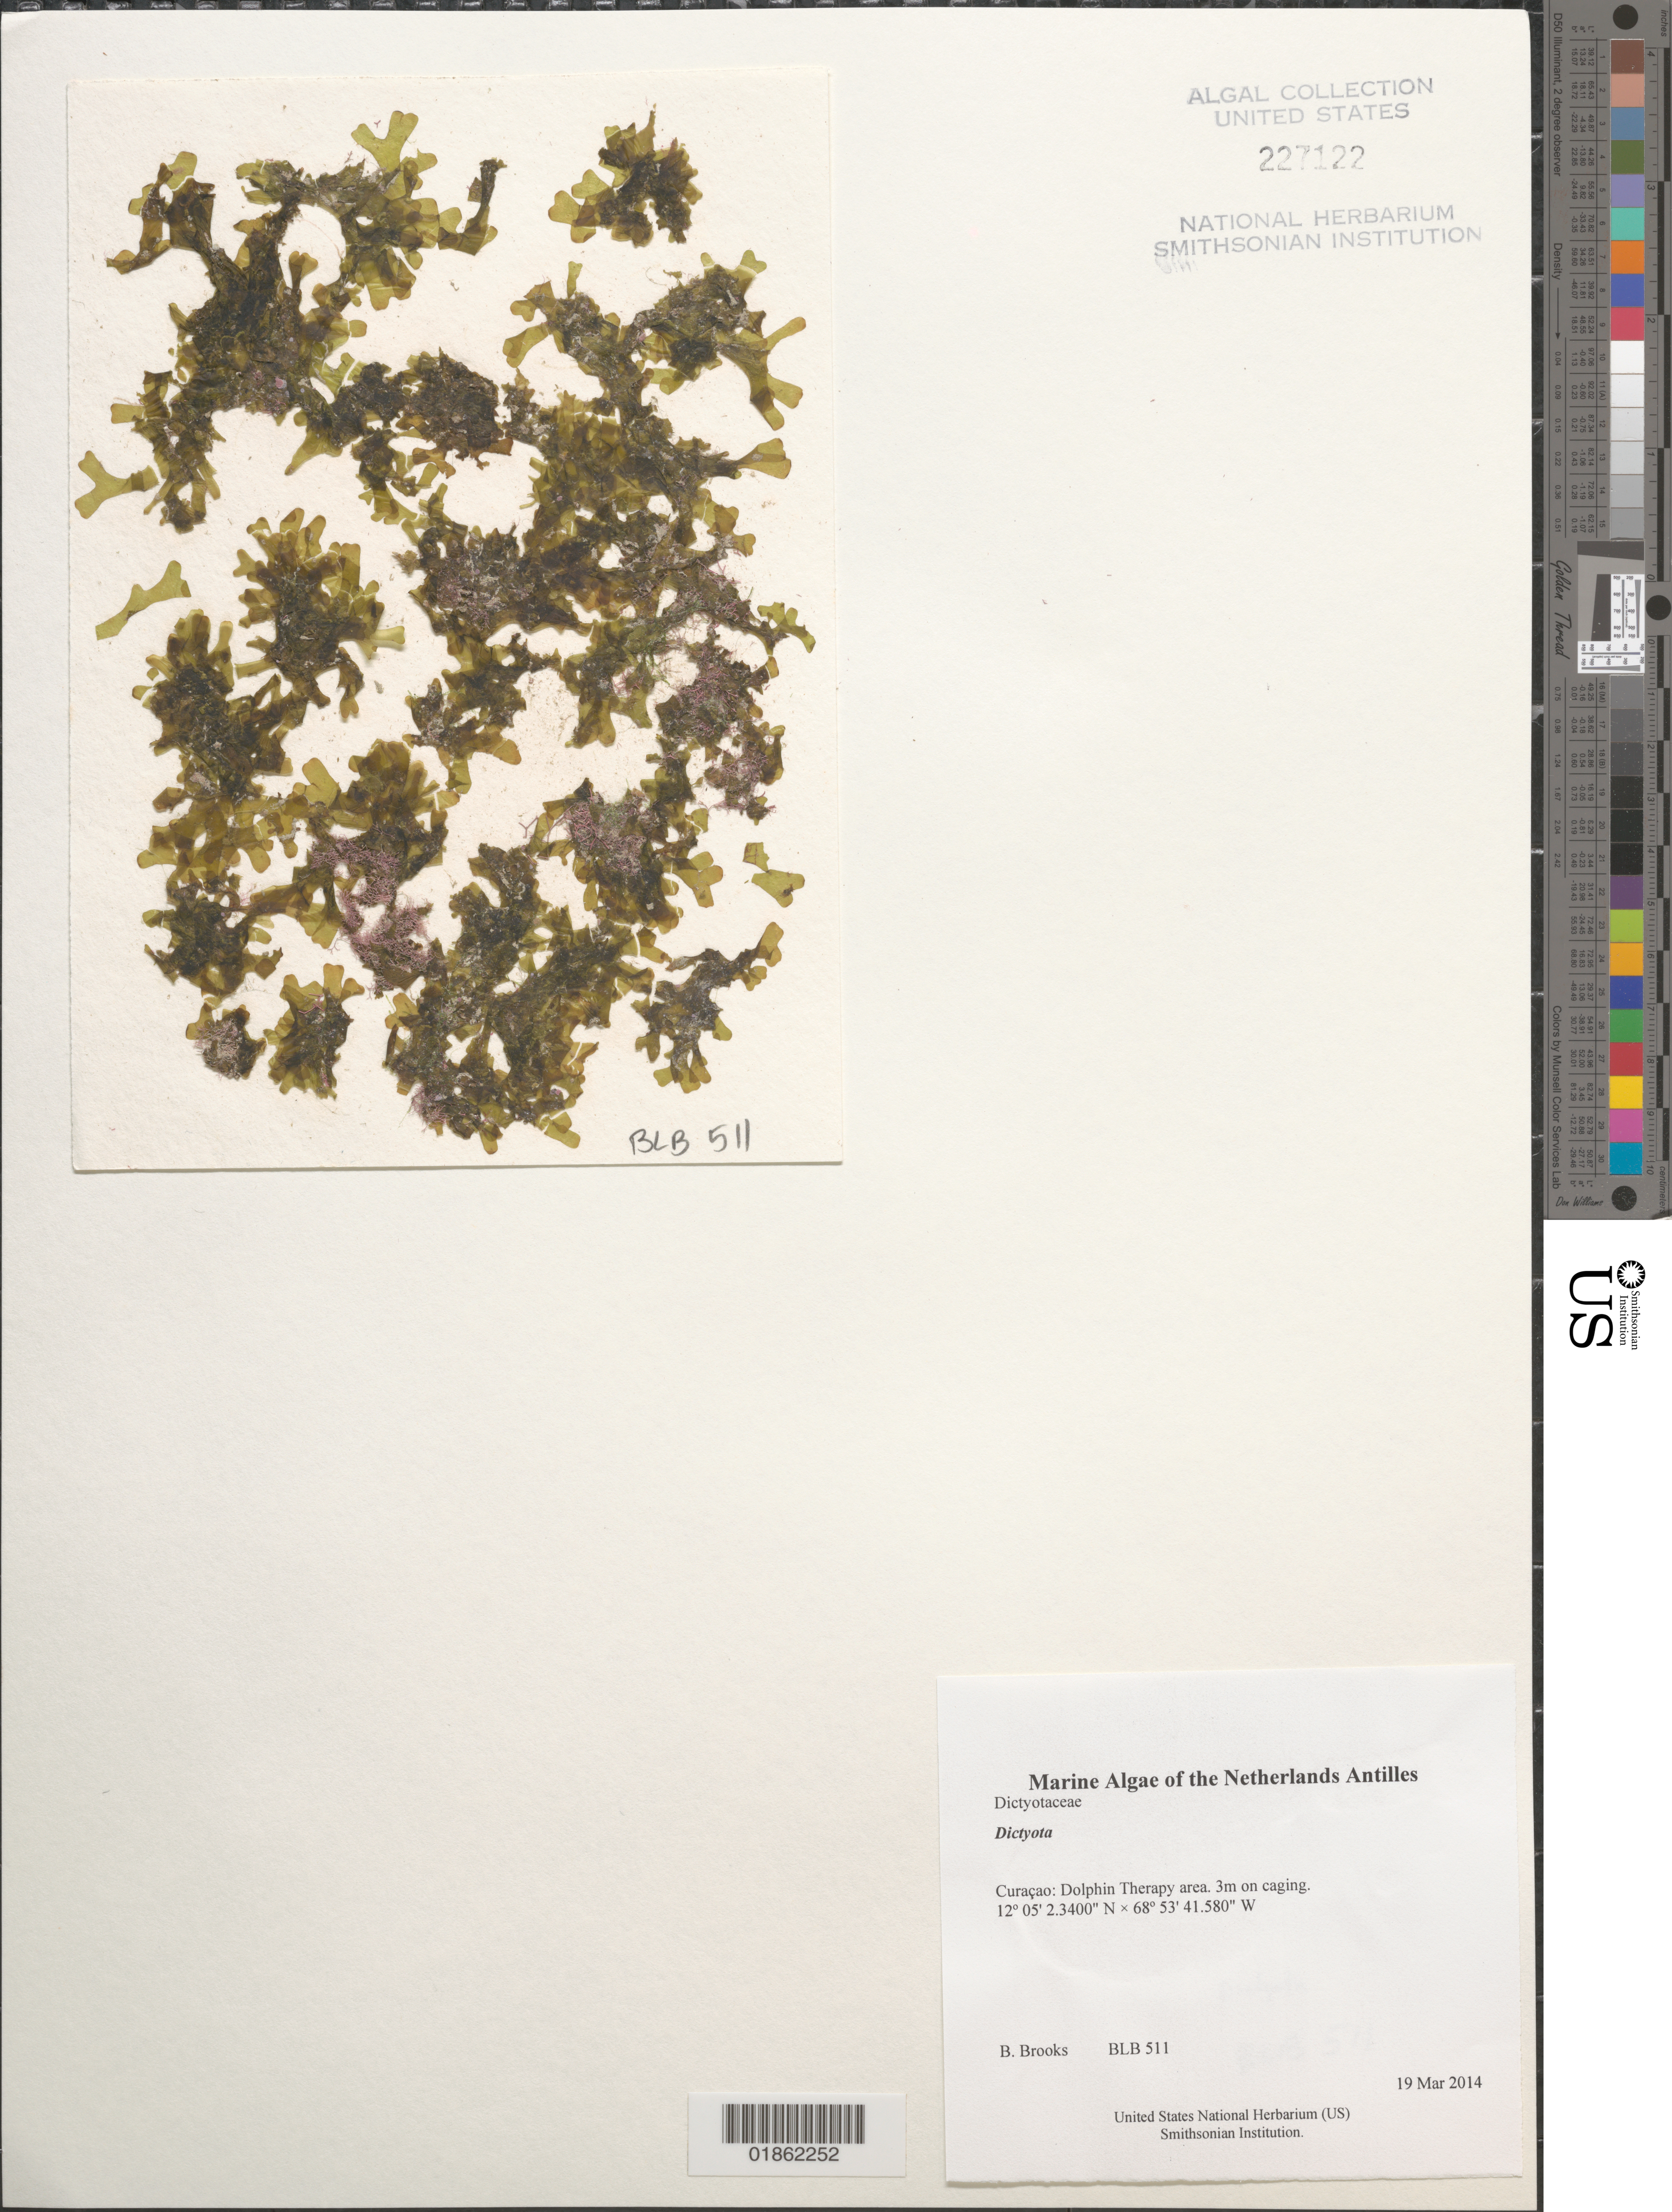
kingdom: Chromista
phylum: Ochrophyta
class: Phaeophyceae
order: Dictyotales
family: Dictyotaceae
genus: Dictyota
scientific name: Dictyota sp.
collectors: B. Brooks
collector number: BLB 511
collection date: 2014-03-19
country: Curaçao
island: Curaçao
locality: Dolphin Therapy area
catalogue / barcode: US 227122